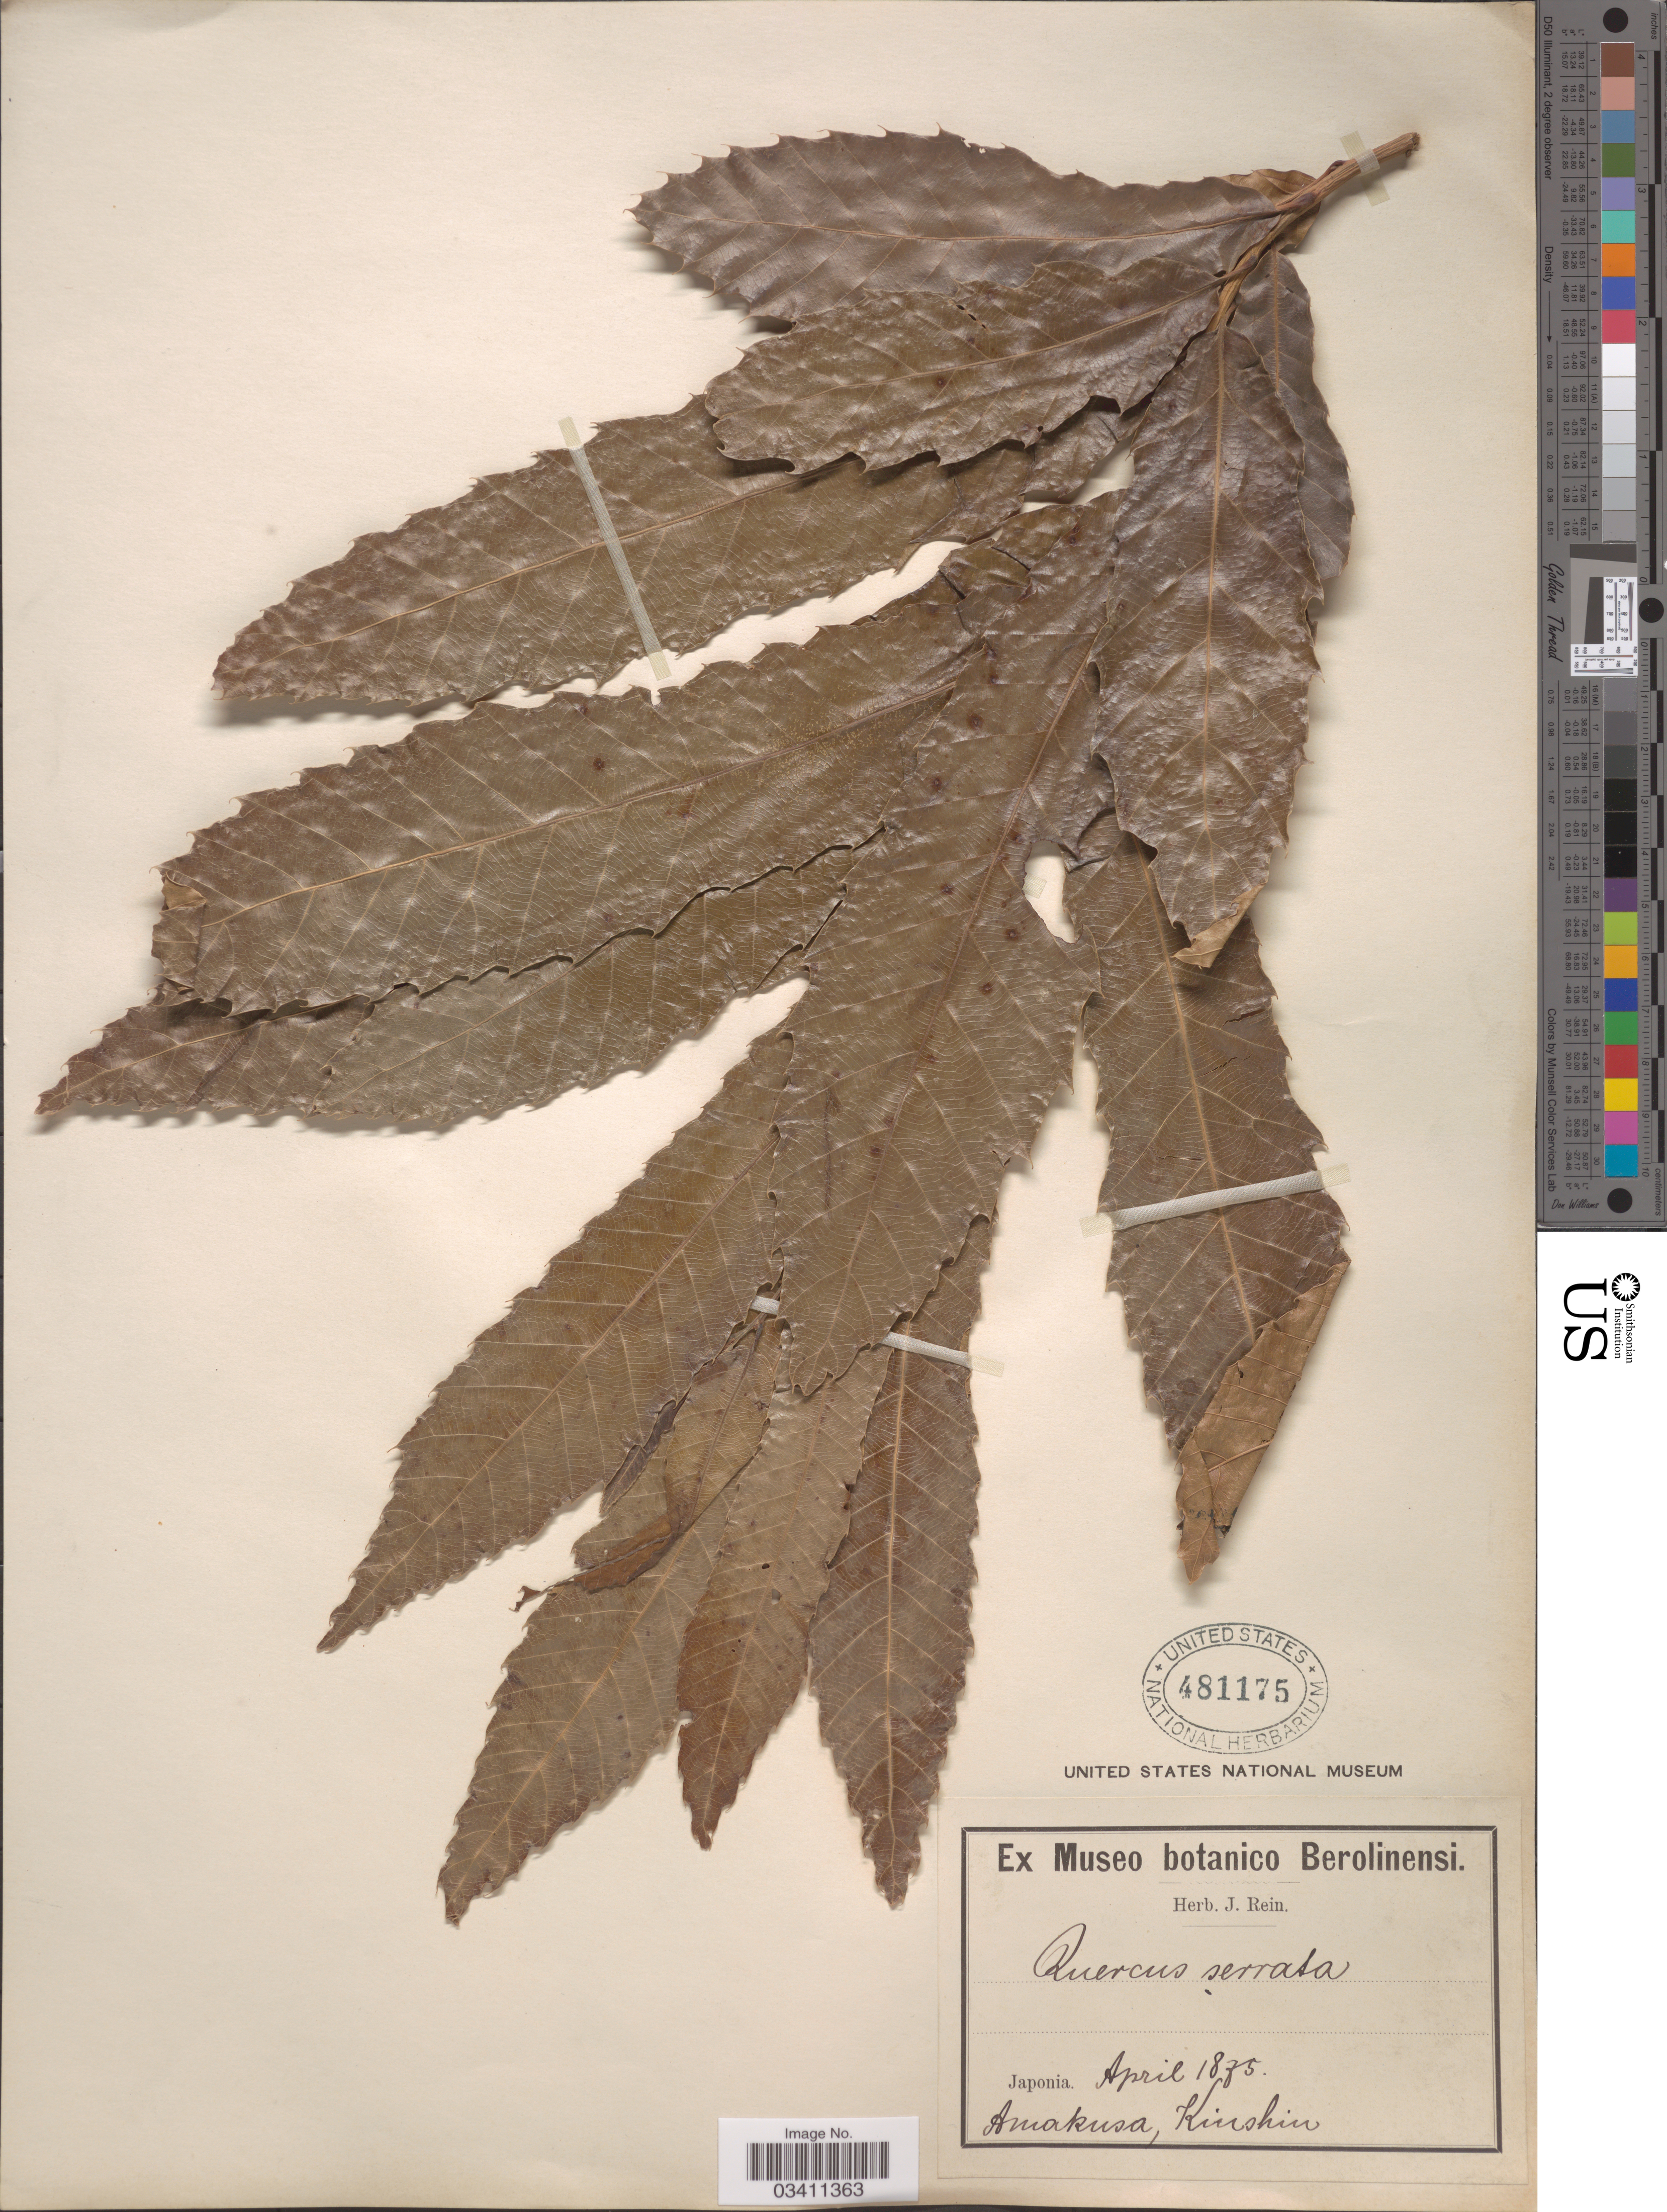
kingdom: Plantae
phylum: Tracheophyta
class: Magnoliopsida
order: Fagales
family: Fagaceae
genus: Quercus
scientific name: Quercus acutissima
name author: Carruth.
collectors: ex herb. J. Rein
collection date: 1875-04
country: Japan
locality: Amakusa, Kiushiu.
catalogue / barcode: US 481175